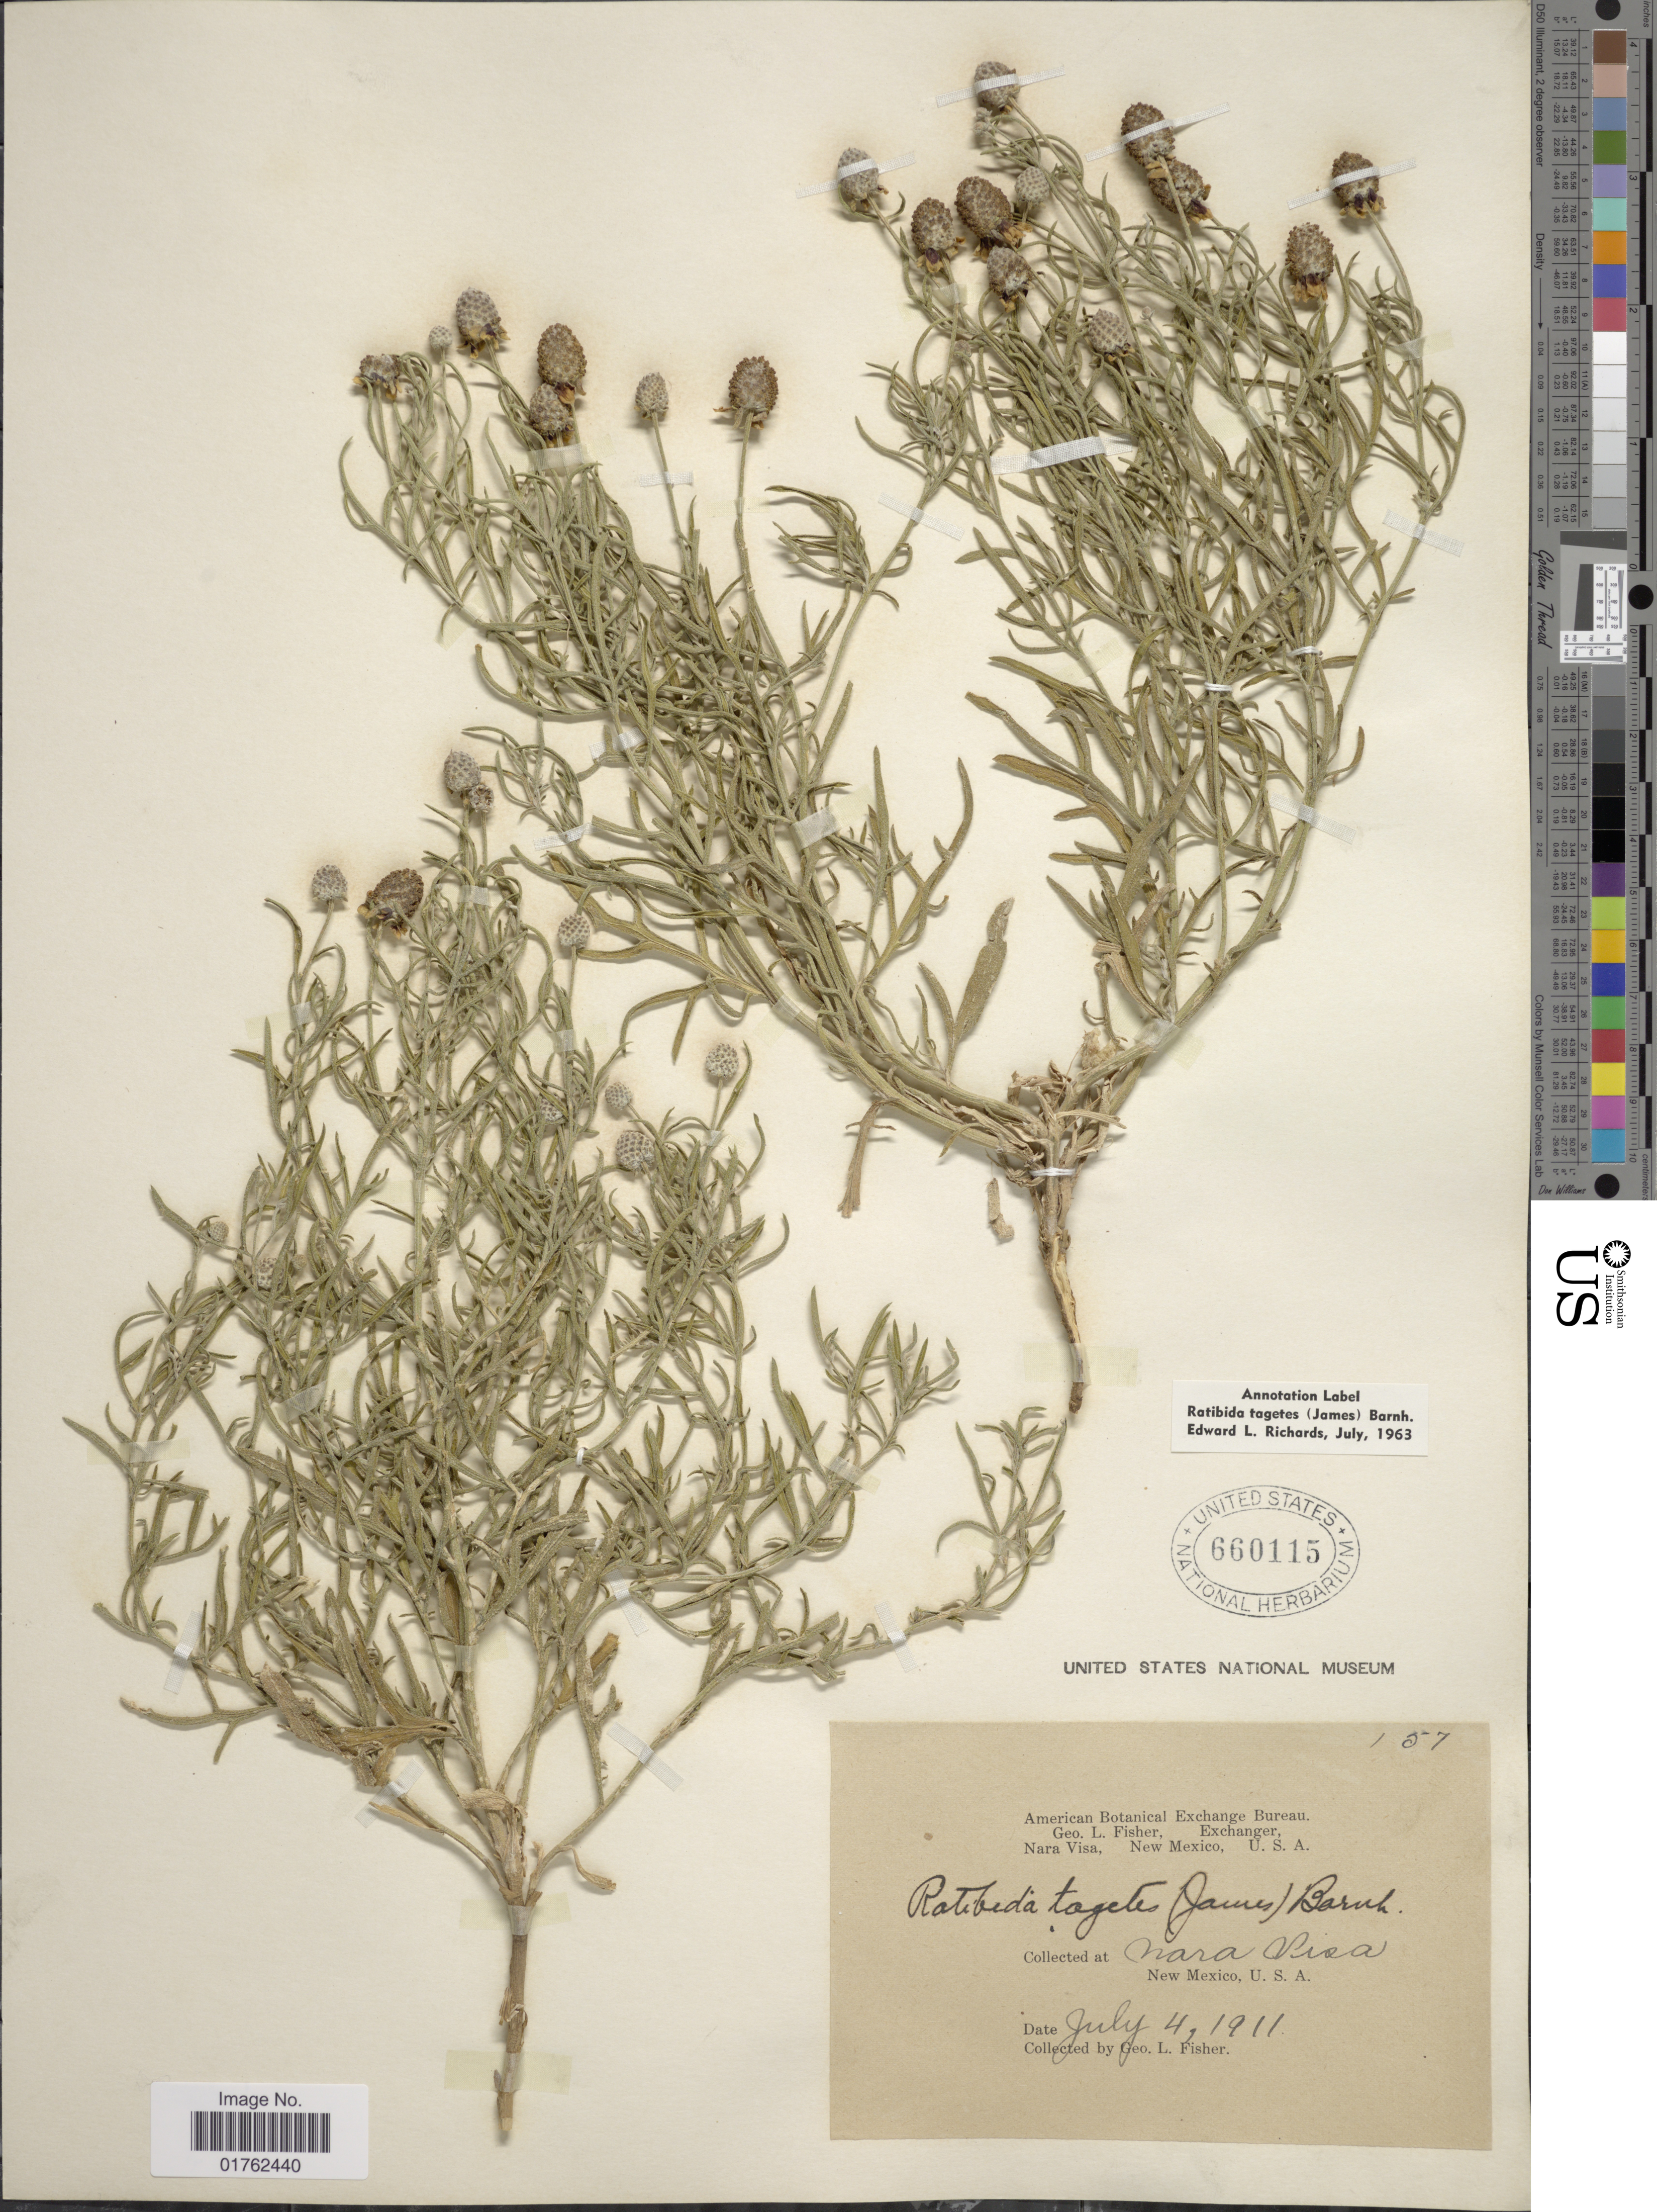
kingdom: Plantae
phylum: Tracheophyta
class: Magnoliopsida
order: Asterales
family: Asteraceae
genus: Ratibida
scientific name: Ratibida tagetes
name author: (James) Barnhart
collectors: G. L. Fisher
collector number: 157?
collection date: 1911-07-04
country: United States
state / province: New Mexico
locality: Nara Visa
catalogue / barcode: US 660115